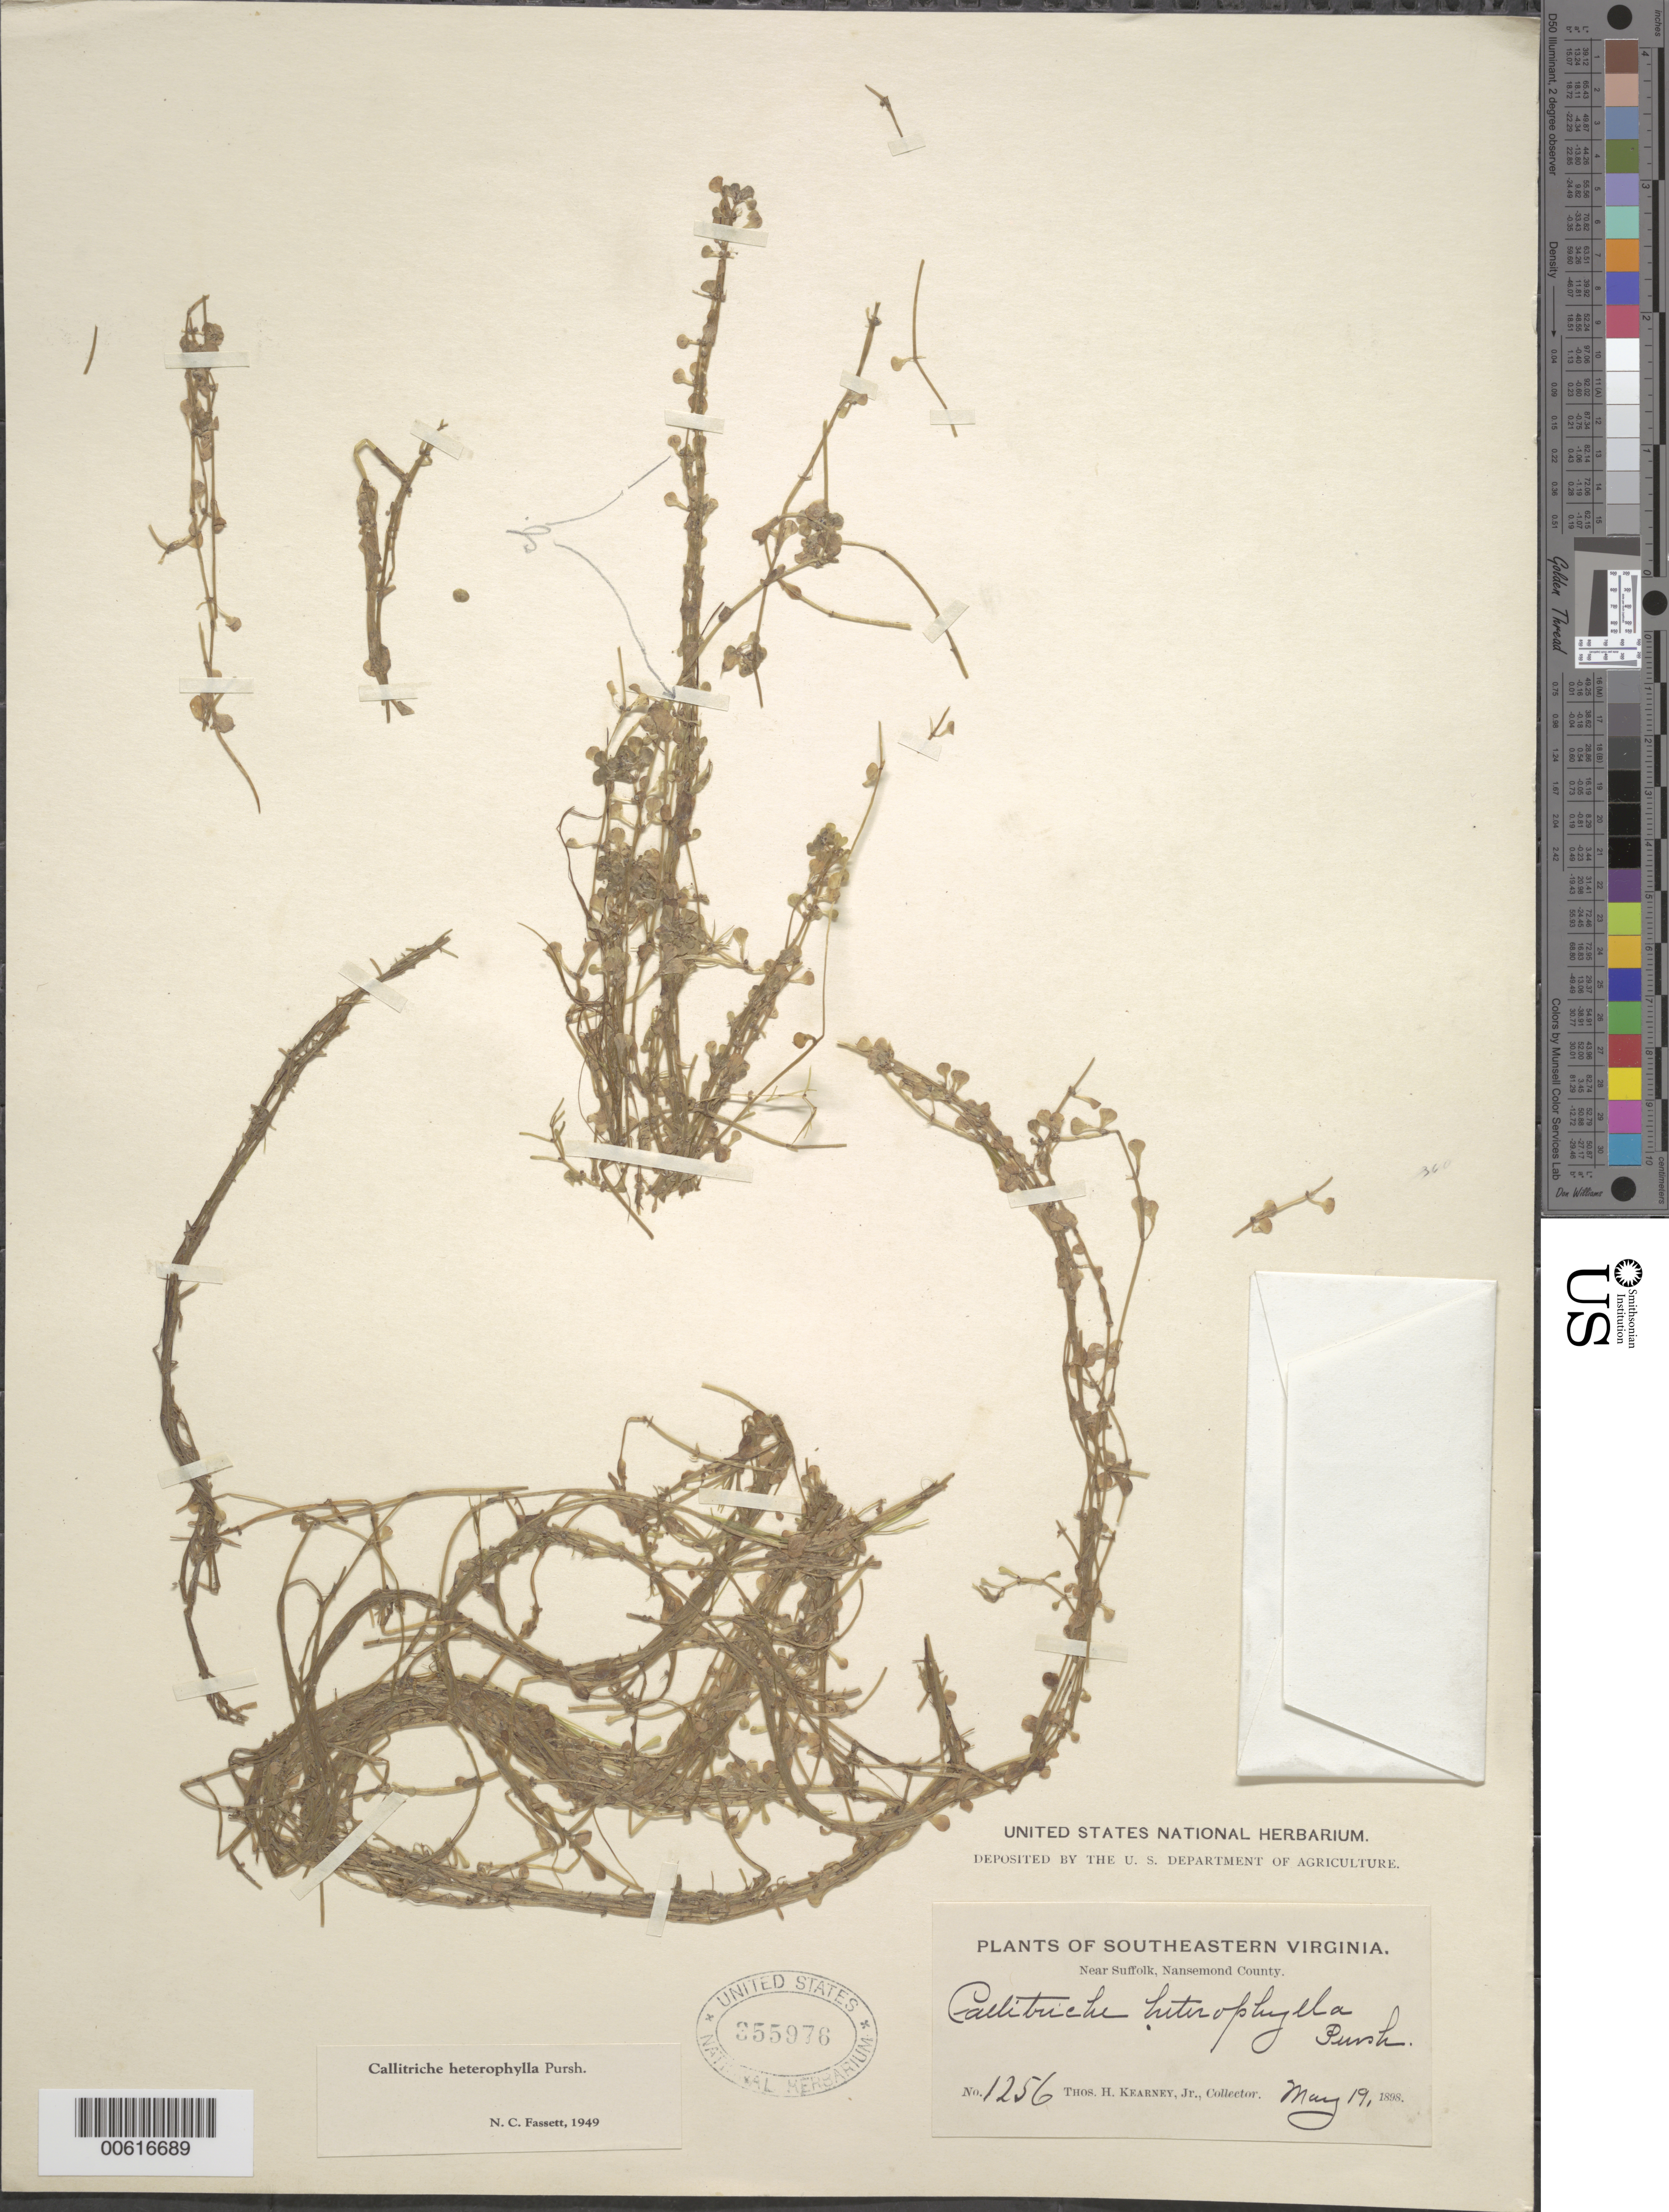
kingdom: Plantae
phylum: Tracheophyta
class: Magnoliopsida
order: Lamiales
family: Plantaginaceae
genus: Callitriche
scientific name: Callitriche heterophylla Pursh emend. Darby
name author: Pursh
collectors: T. H. Kearney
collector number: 1256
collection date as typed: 19 May 1898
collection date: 1898-05-19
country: United States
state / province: Virginia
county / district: City of Suffolk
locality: Nansemond County, near Suffolk. [Nansemond County is now part of Suffolk City.]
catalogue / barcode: US 355976